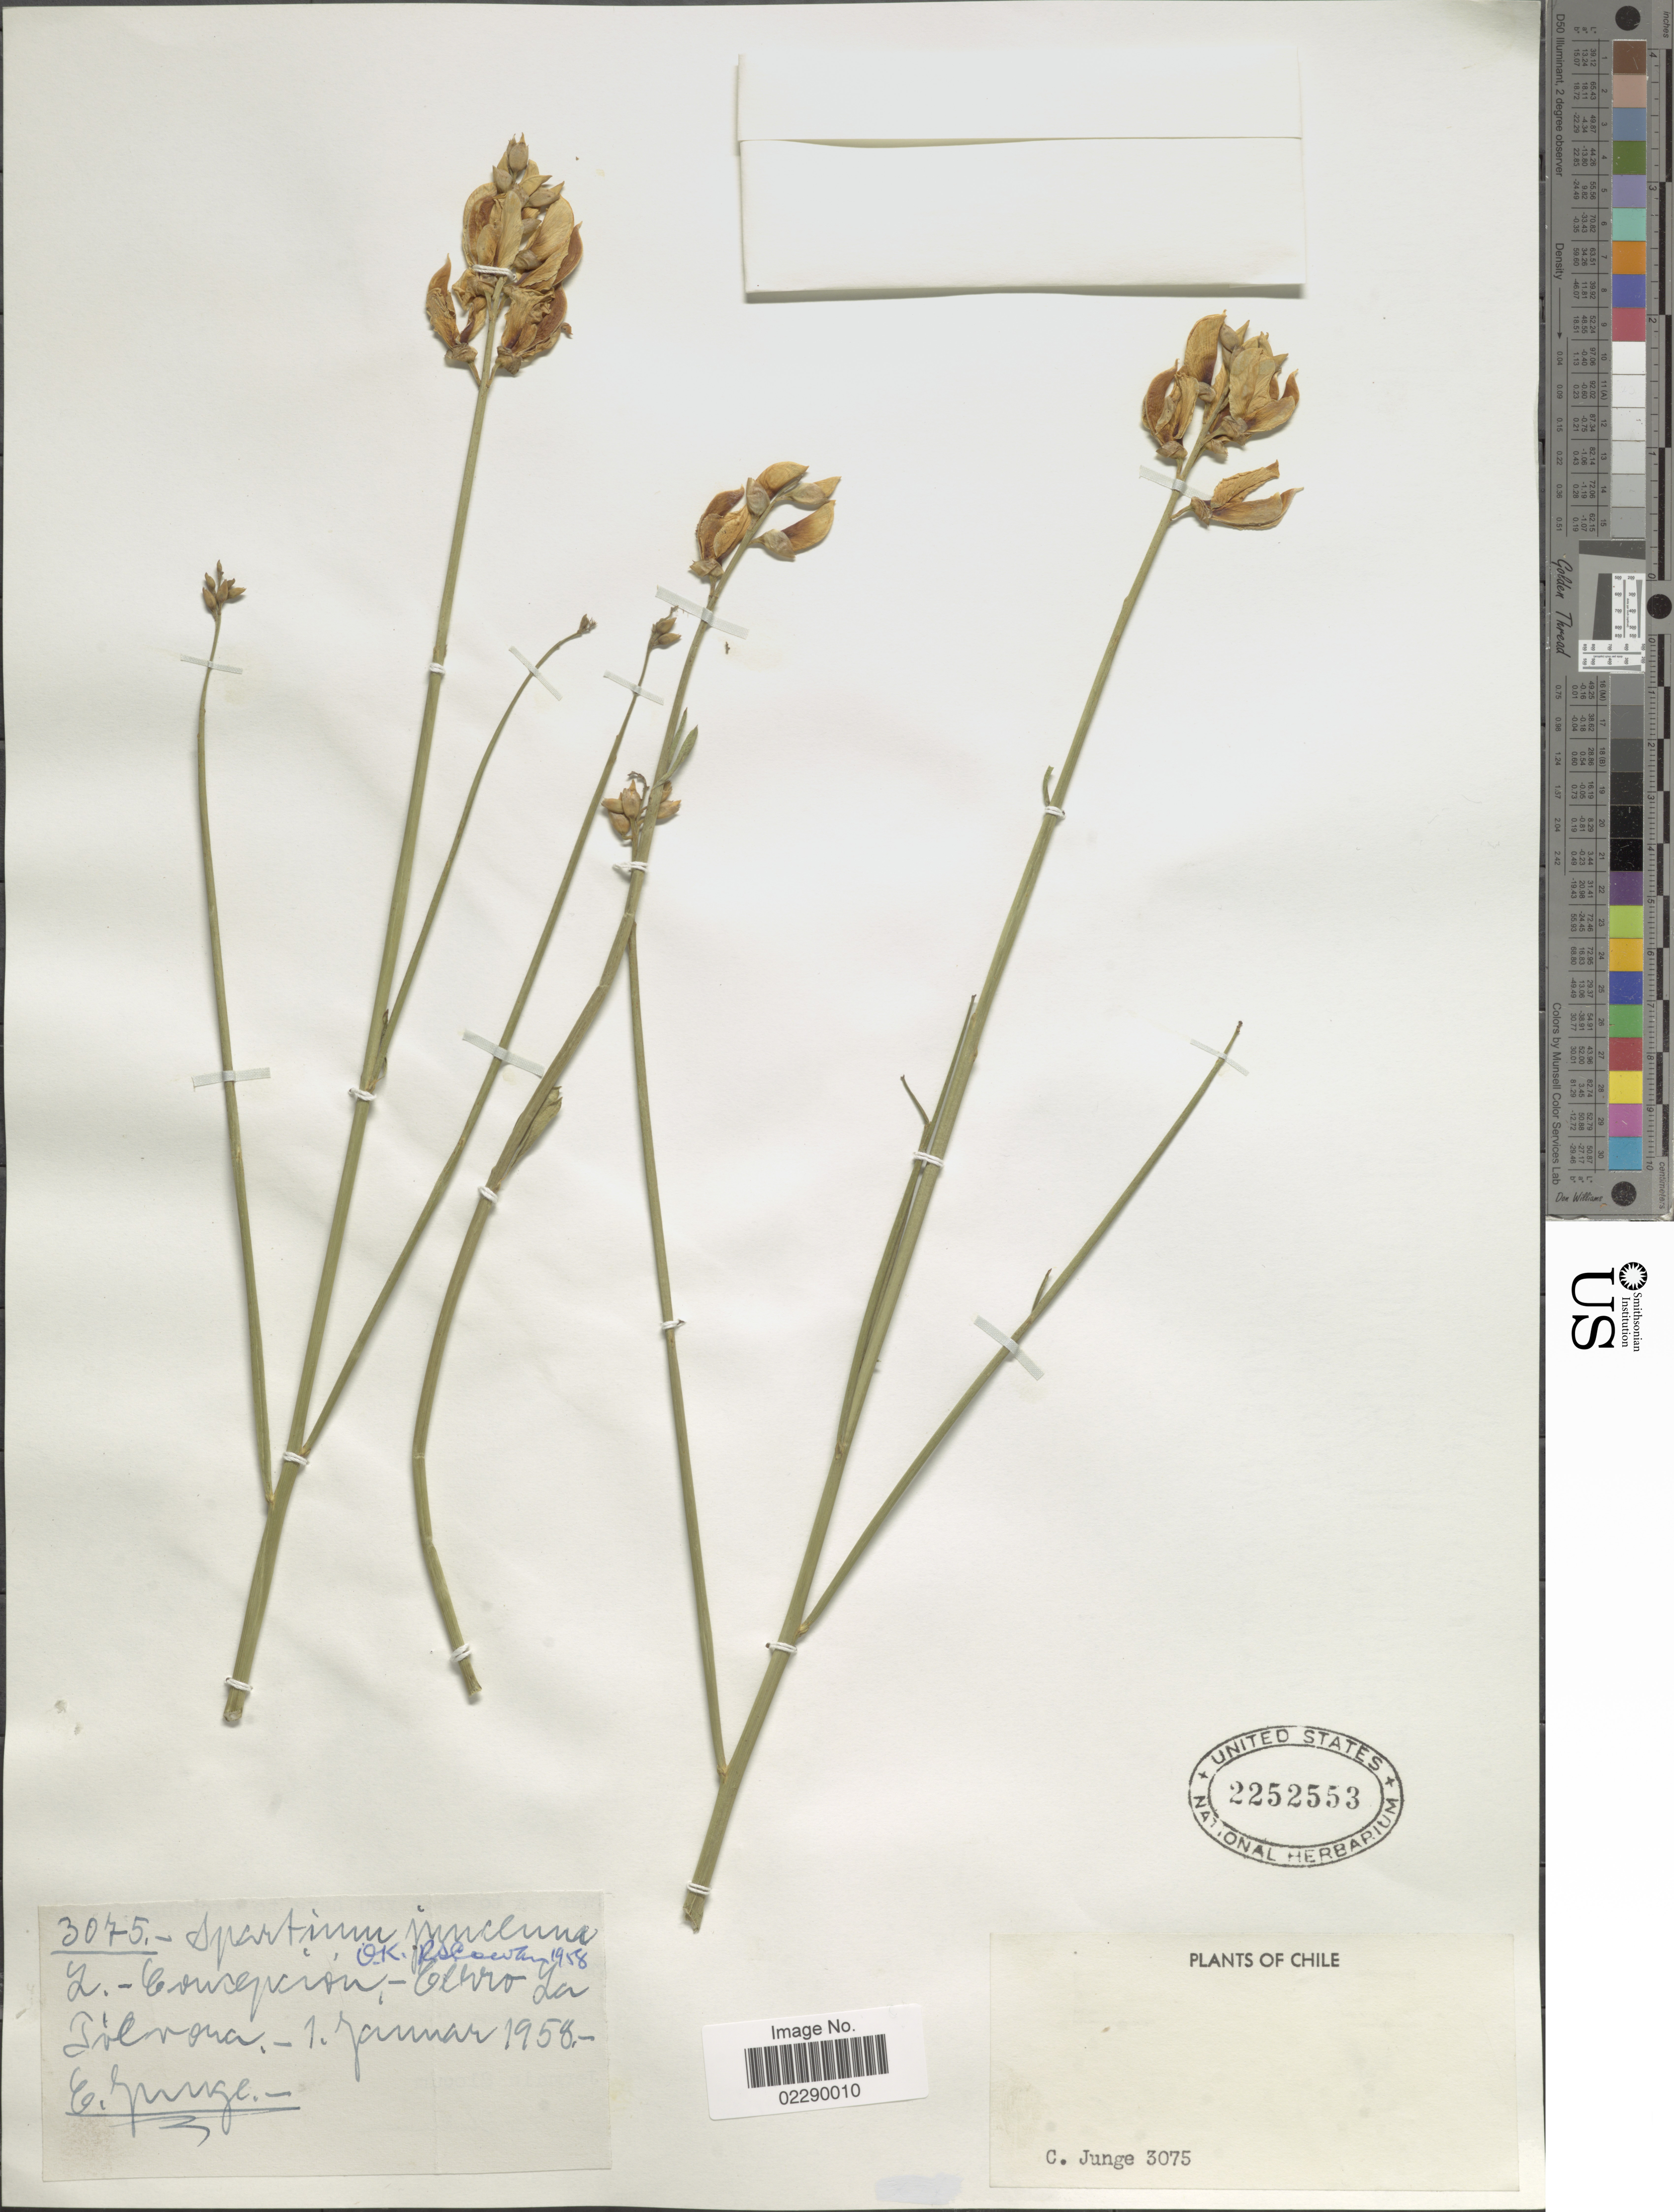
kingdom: Plantae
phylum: Tracheophyta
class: Magnoliopsida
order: Fabales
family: Fabaceae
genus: Spartium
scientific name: Spartium junceum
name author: L.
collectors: E. Junge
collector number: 3075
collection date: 1958-01-01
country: Chile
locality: Z.- Concepción- Cerro La Pólvora.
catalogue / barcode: US 2252553